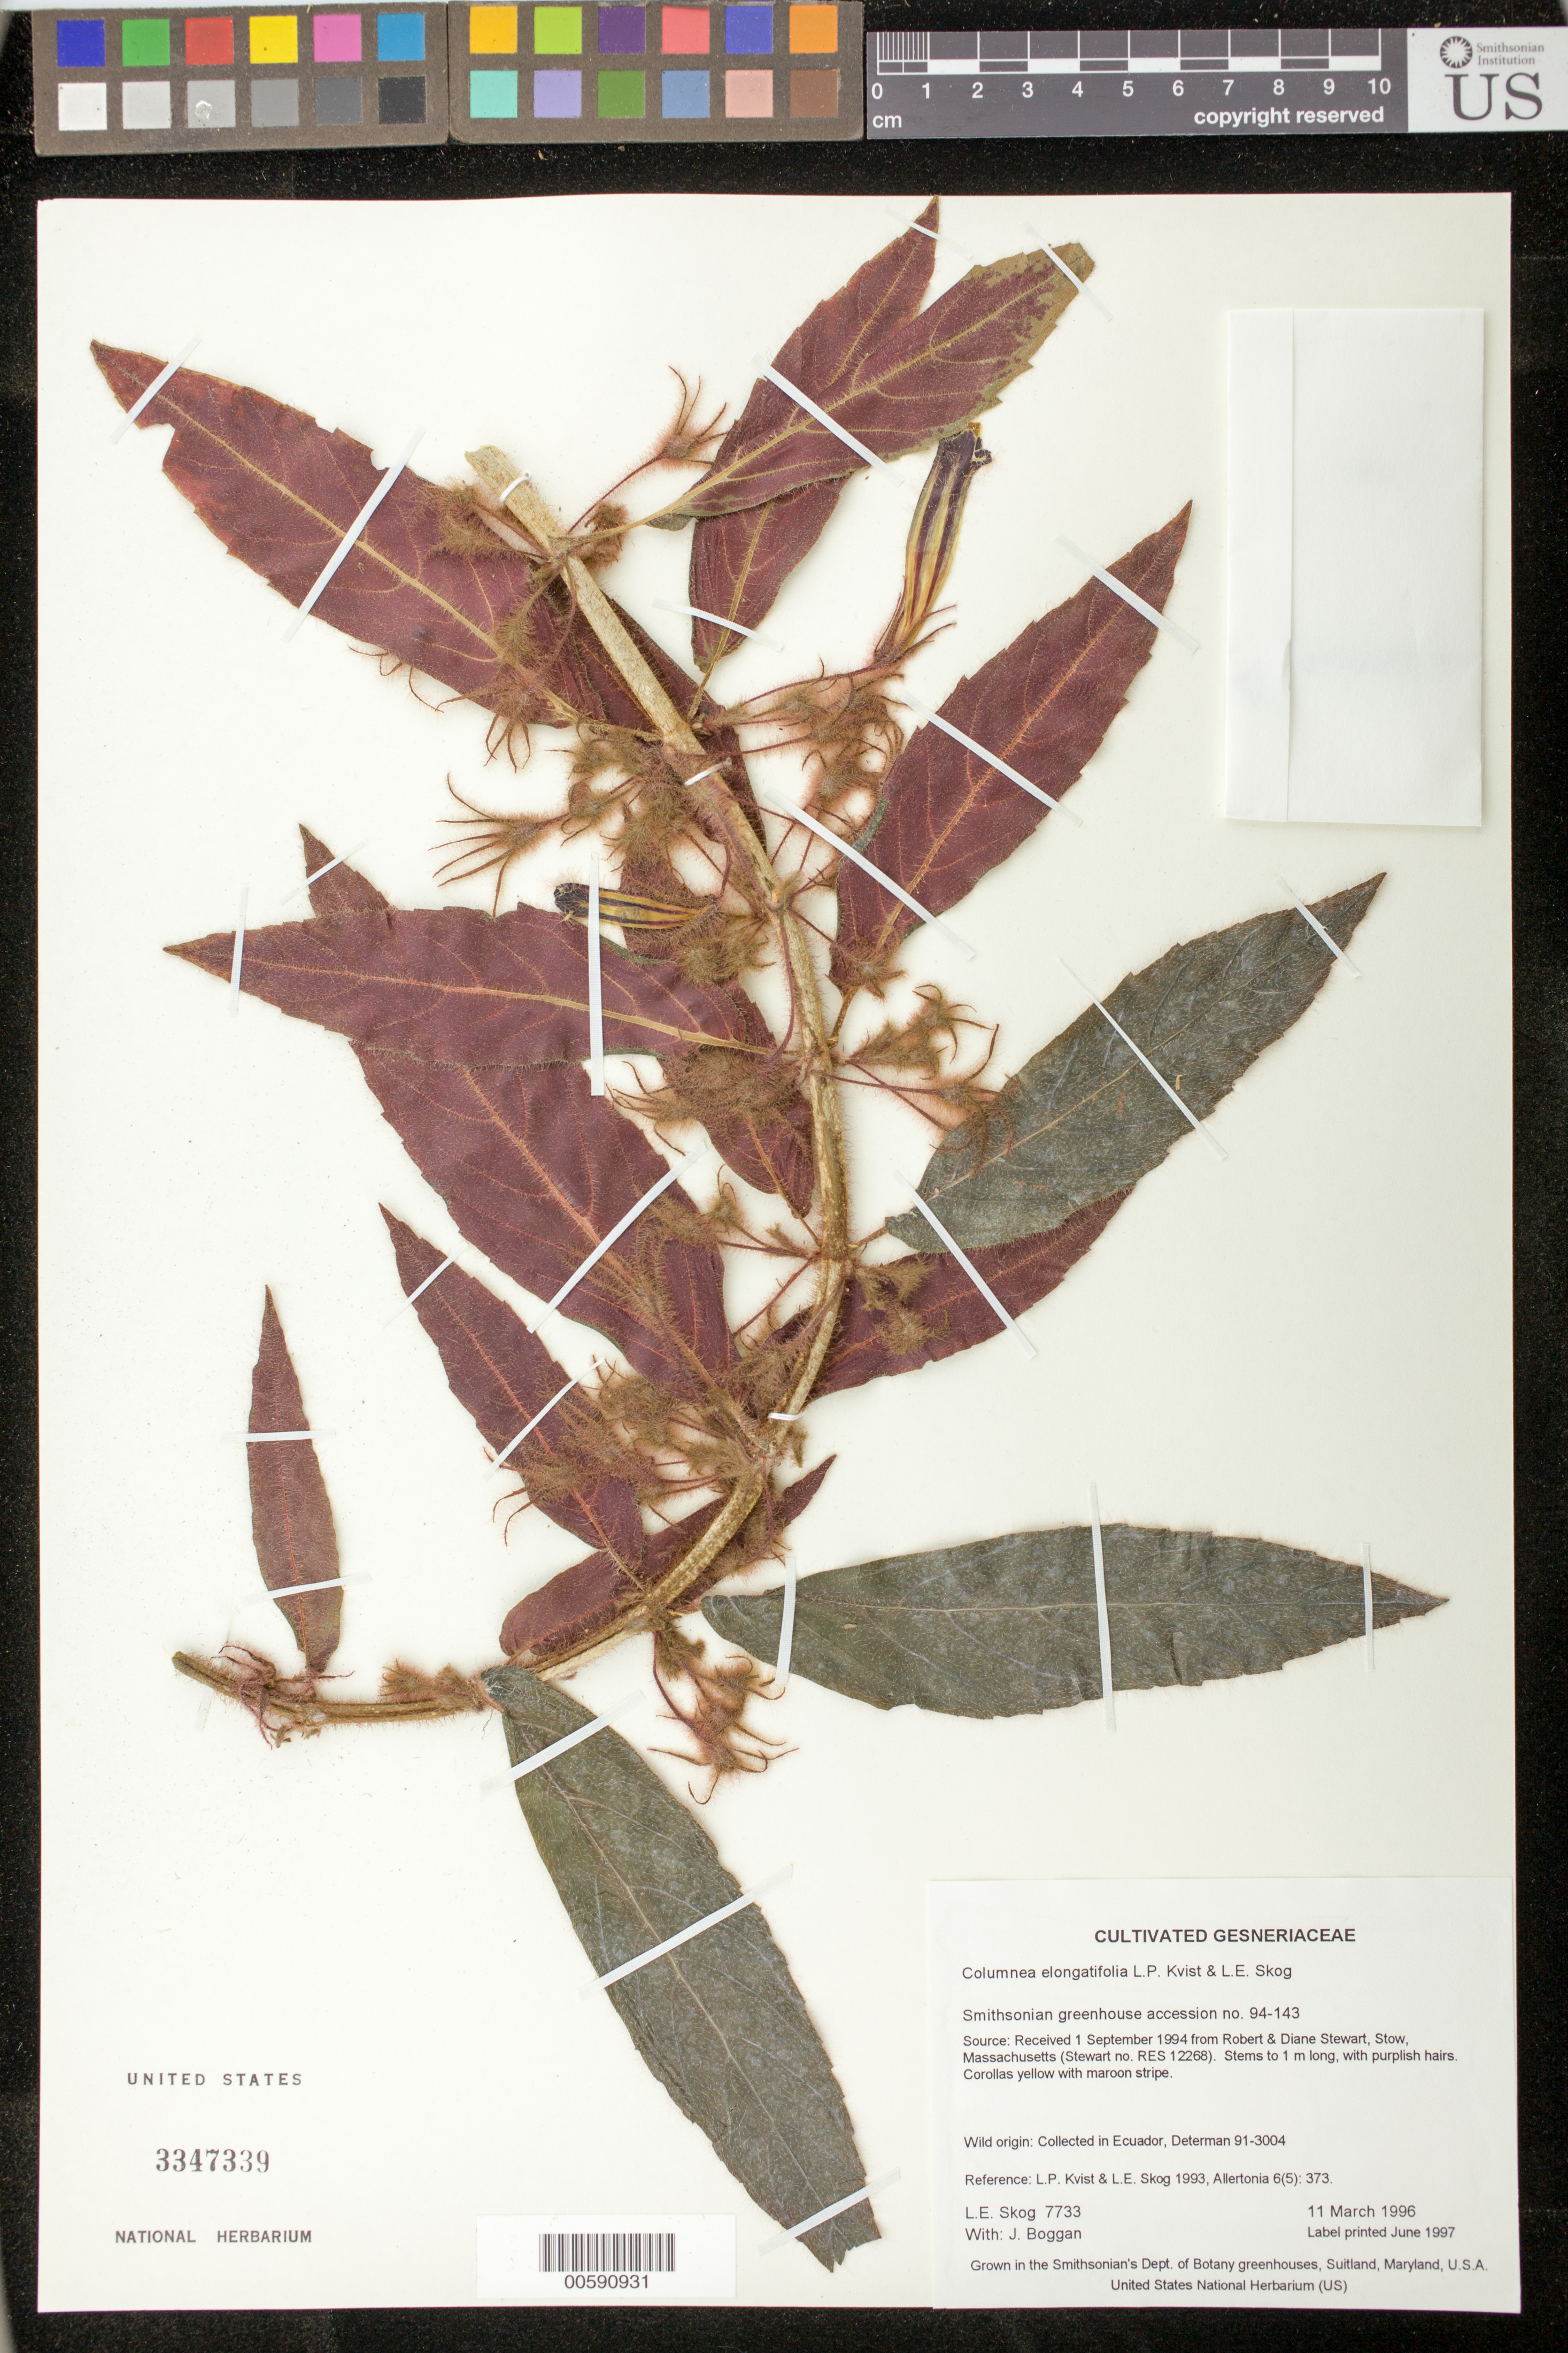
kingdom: Plantae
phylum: Tracheophyta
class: Magnoliopsida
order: Lamiales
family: Gesneriaceae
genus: Columnea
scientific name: Columnea elongatifolia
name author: L.P. Kvist & L.E. Skog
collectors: L. E. Skog & J. K. Boggan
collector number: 7733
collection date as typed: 11 Mar 1996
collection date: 1996-03-11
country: Ecuador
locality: Grown in the Smithsonian's Dept. of Botany greenhouses, Suitland, Maryland, U.S.A.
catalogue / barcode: US 3347339